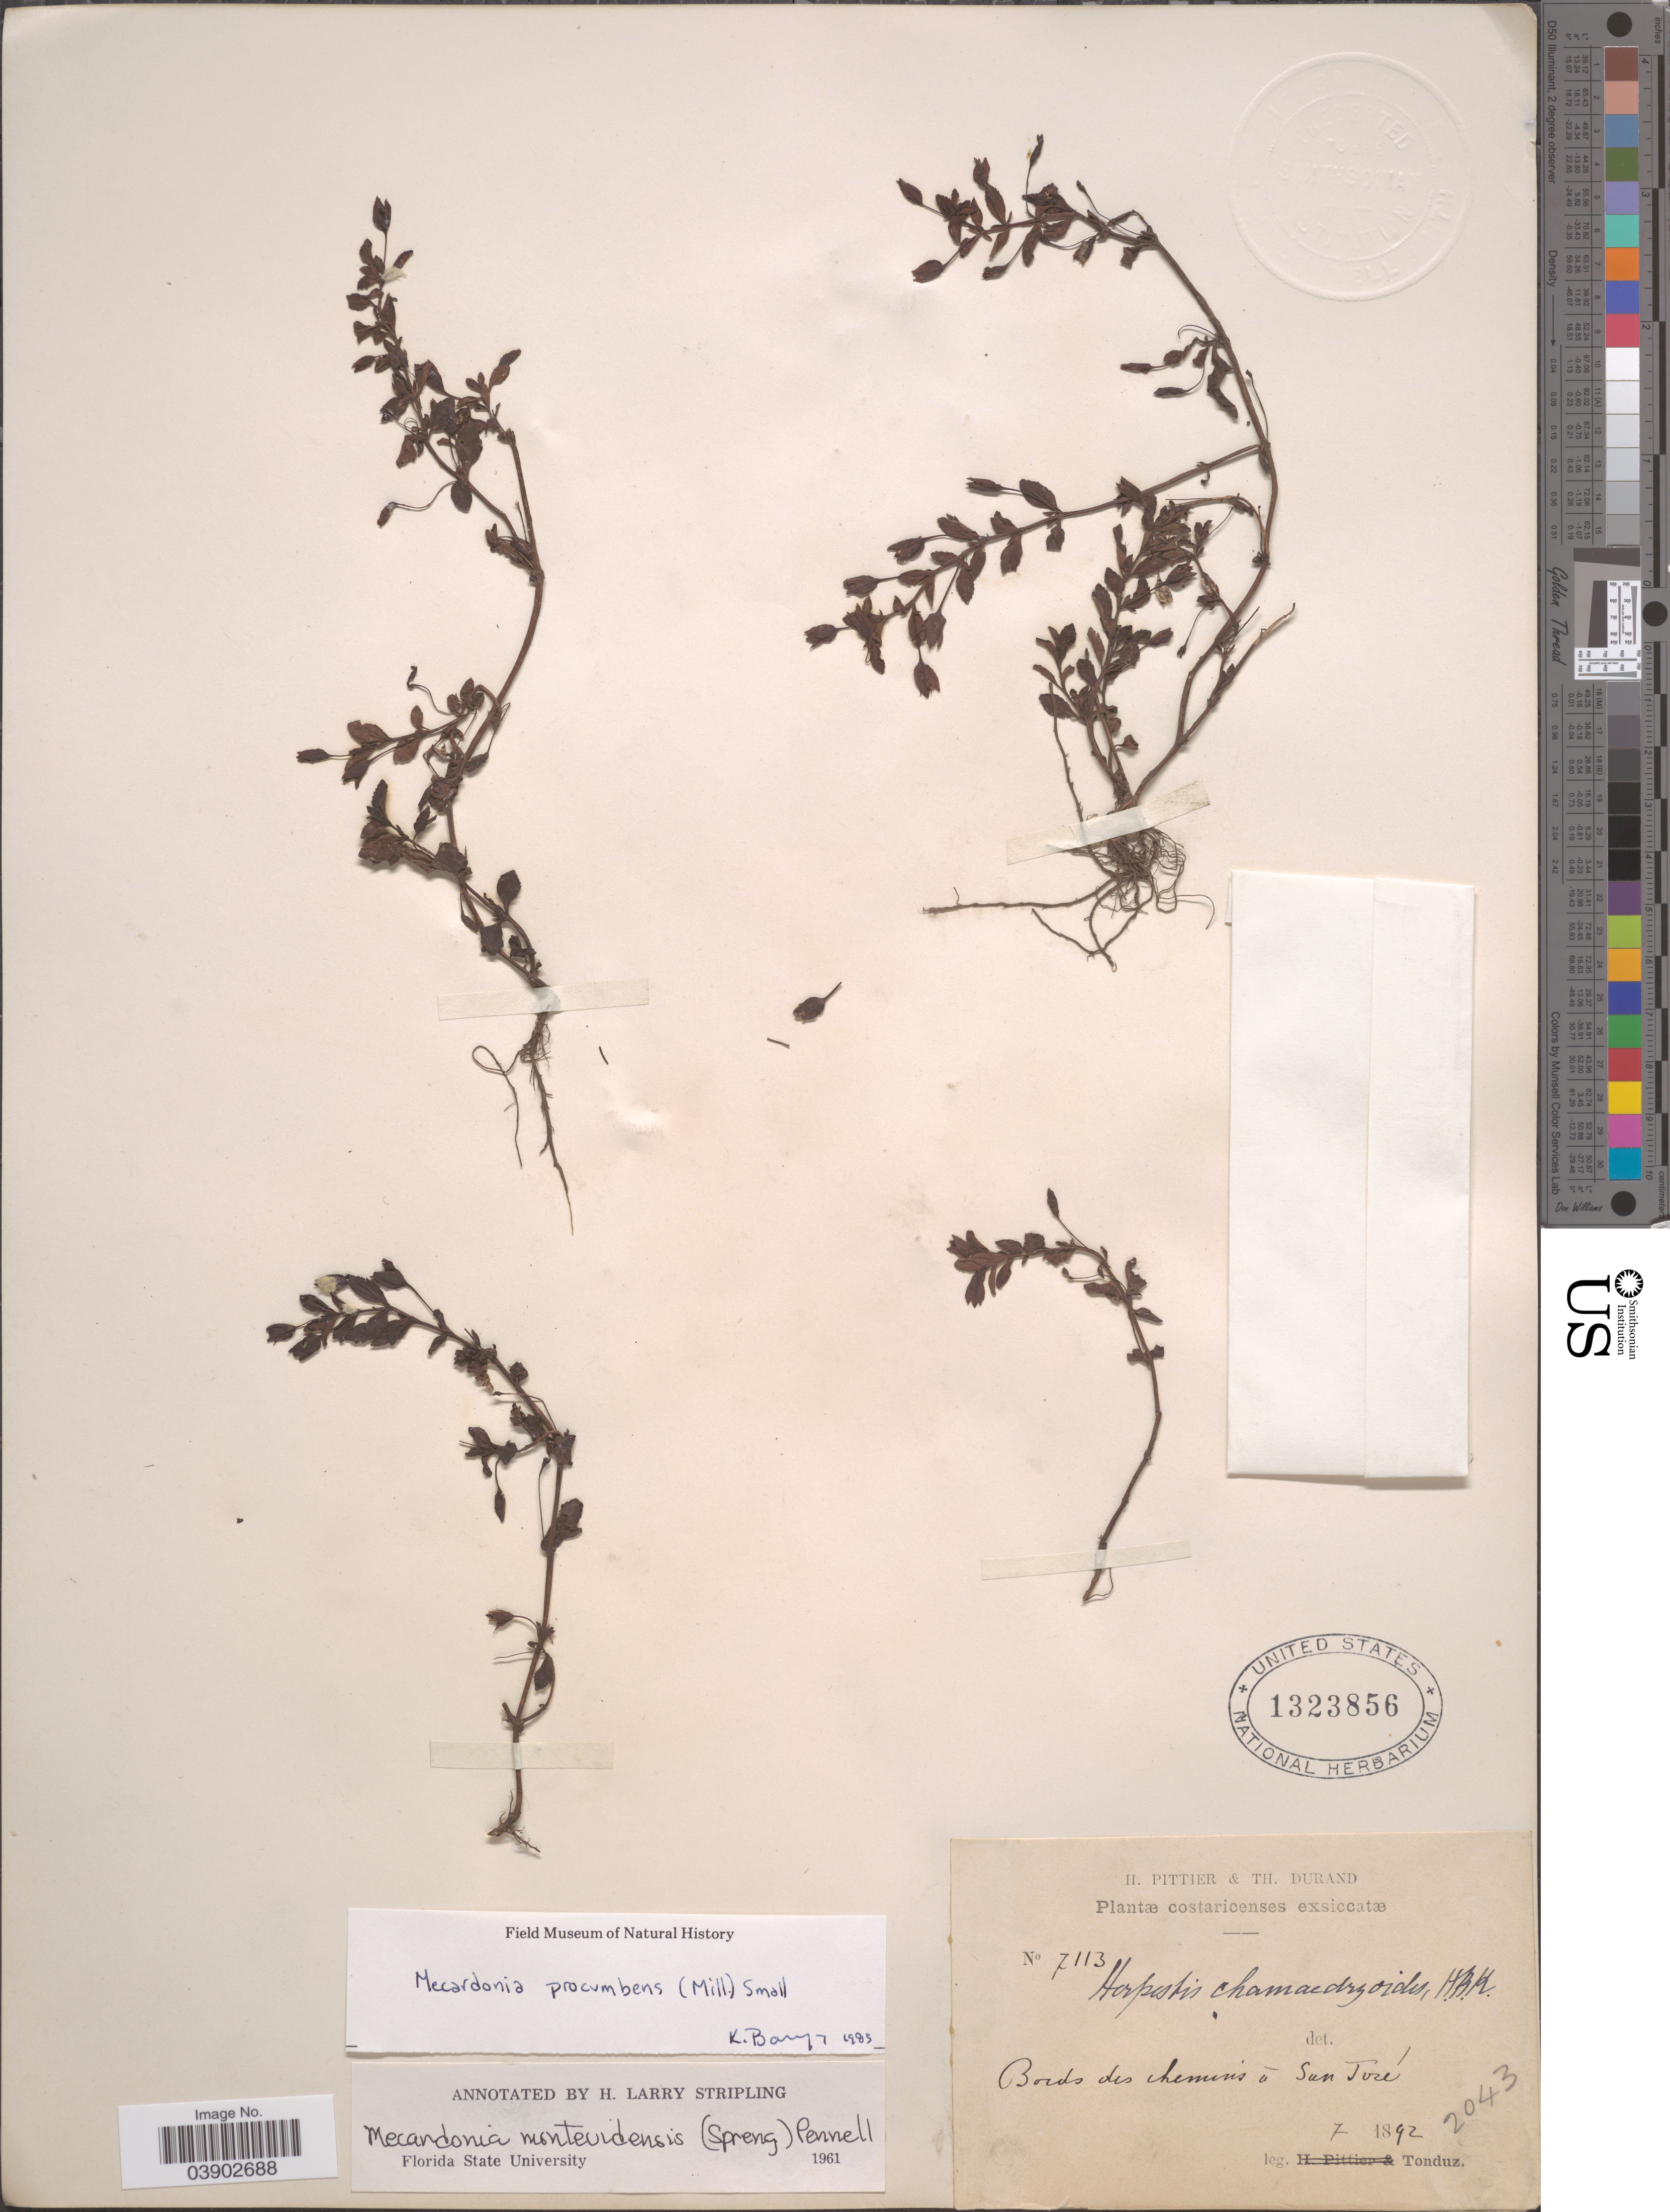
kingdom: Plantae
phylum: Tracheophyta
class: Magnoliopsida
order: Lamiales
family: Plantaginaceae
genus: Mecardonia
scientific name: Mecardonia procumbens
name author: (Mill.) Small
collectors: Tonduz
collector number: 7113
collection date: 1892-07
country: Costa Rica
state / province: San José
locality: Bords des chemins á San José.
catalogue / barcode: US 1323856